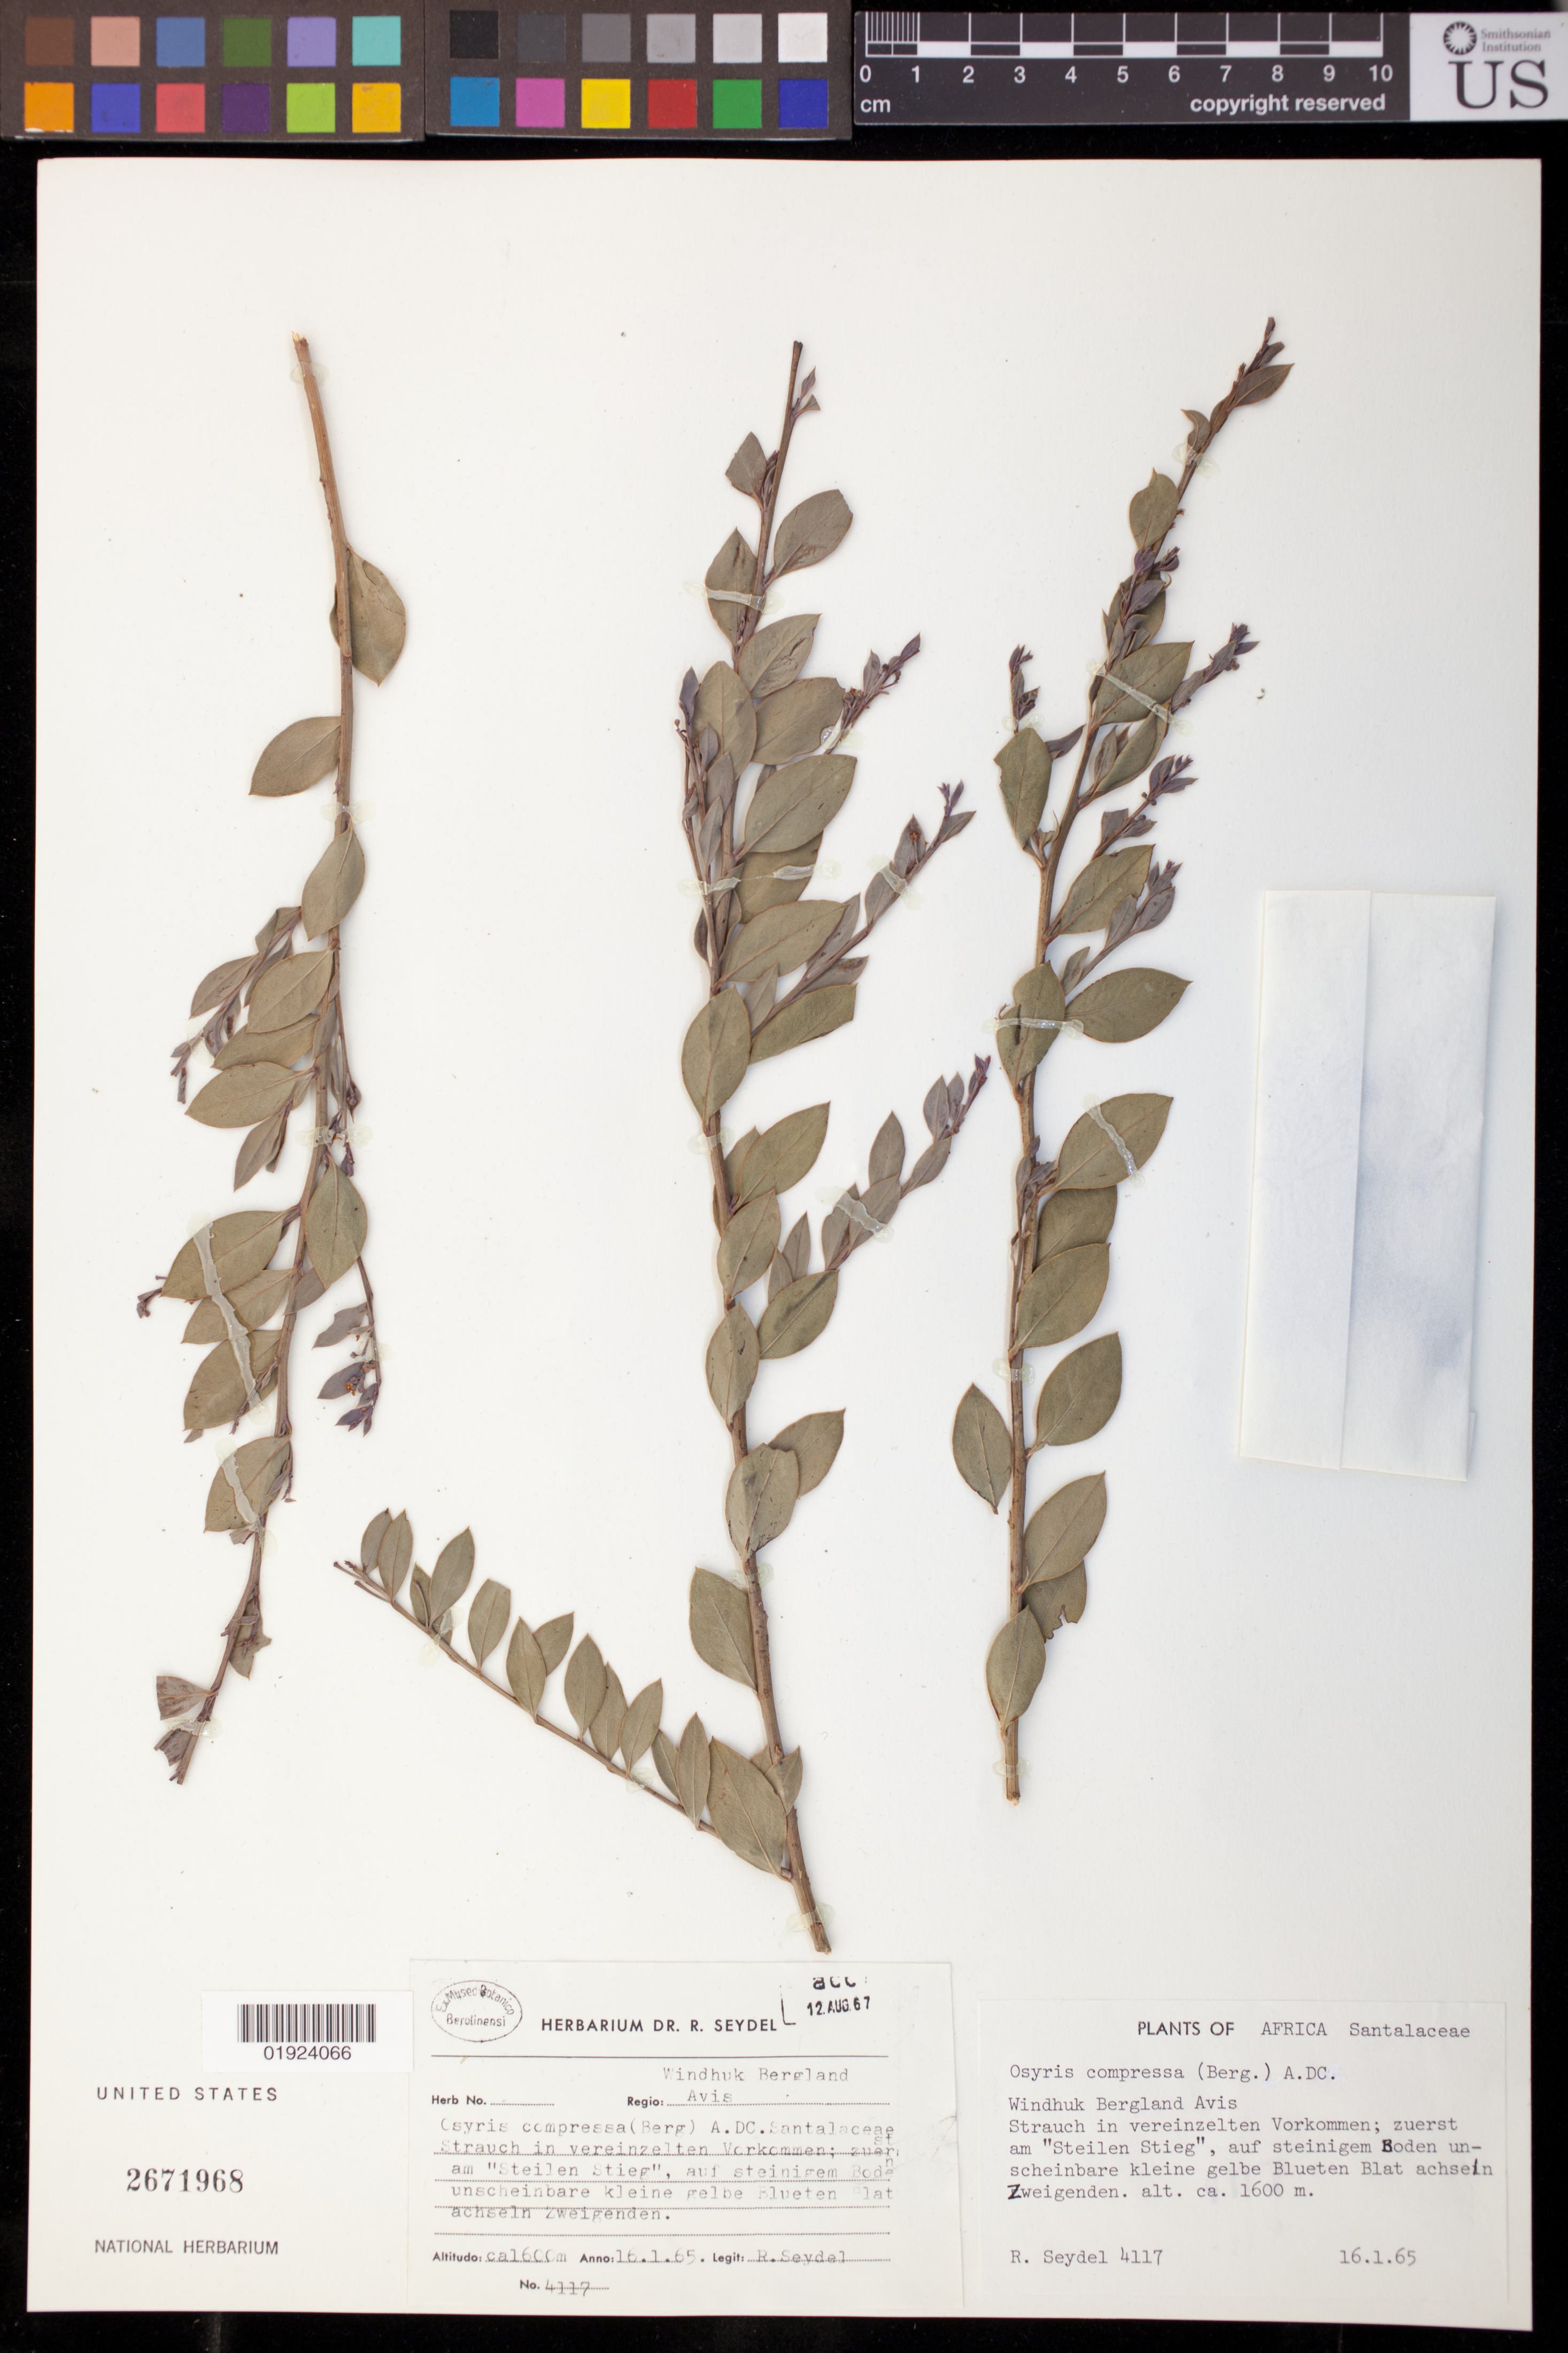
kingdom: Plantae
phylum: Tracheophyta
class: Magnoliopsida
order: Santalales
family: Santalaceae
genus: Osyris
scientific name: Osyris compressa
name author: (P.J. Bergius) A. DC.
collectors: R. Seydel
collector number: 4117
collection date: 1965-01-16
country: Namibia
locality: Vindhuk Bergland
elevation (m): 1600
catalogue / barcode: US 2671968